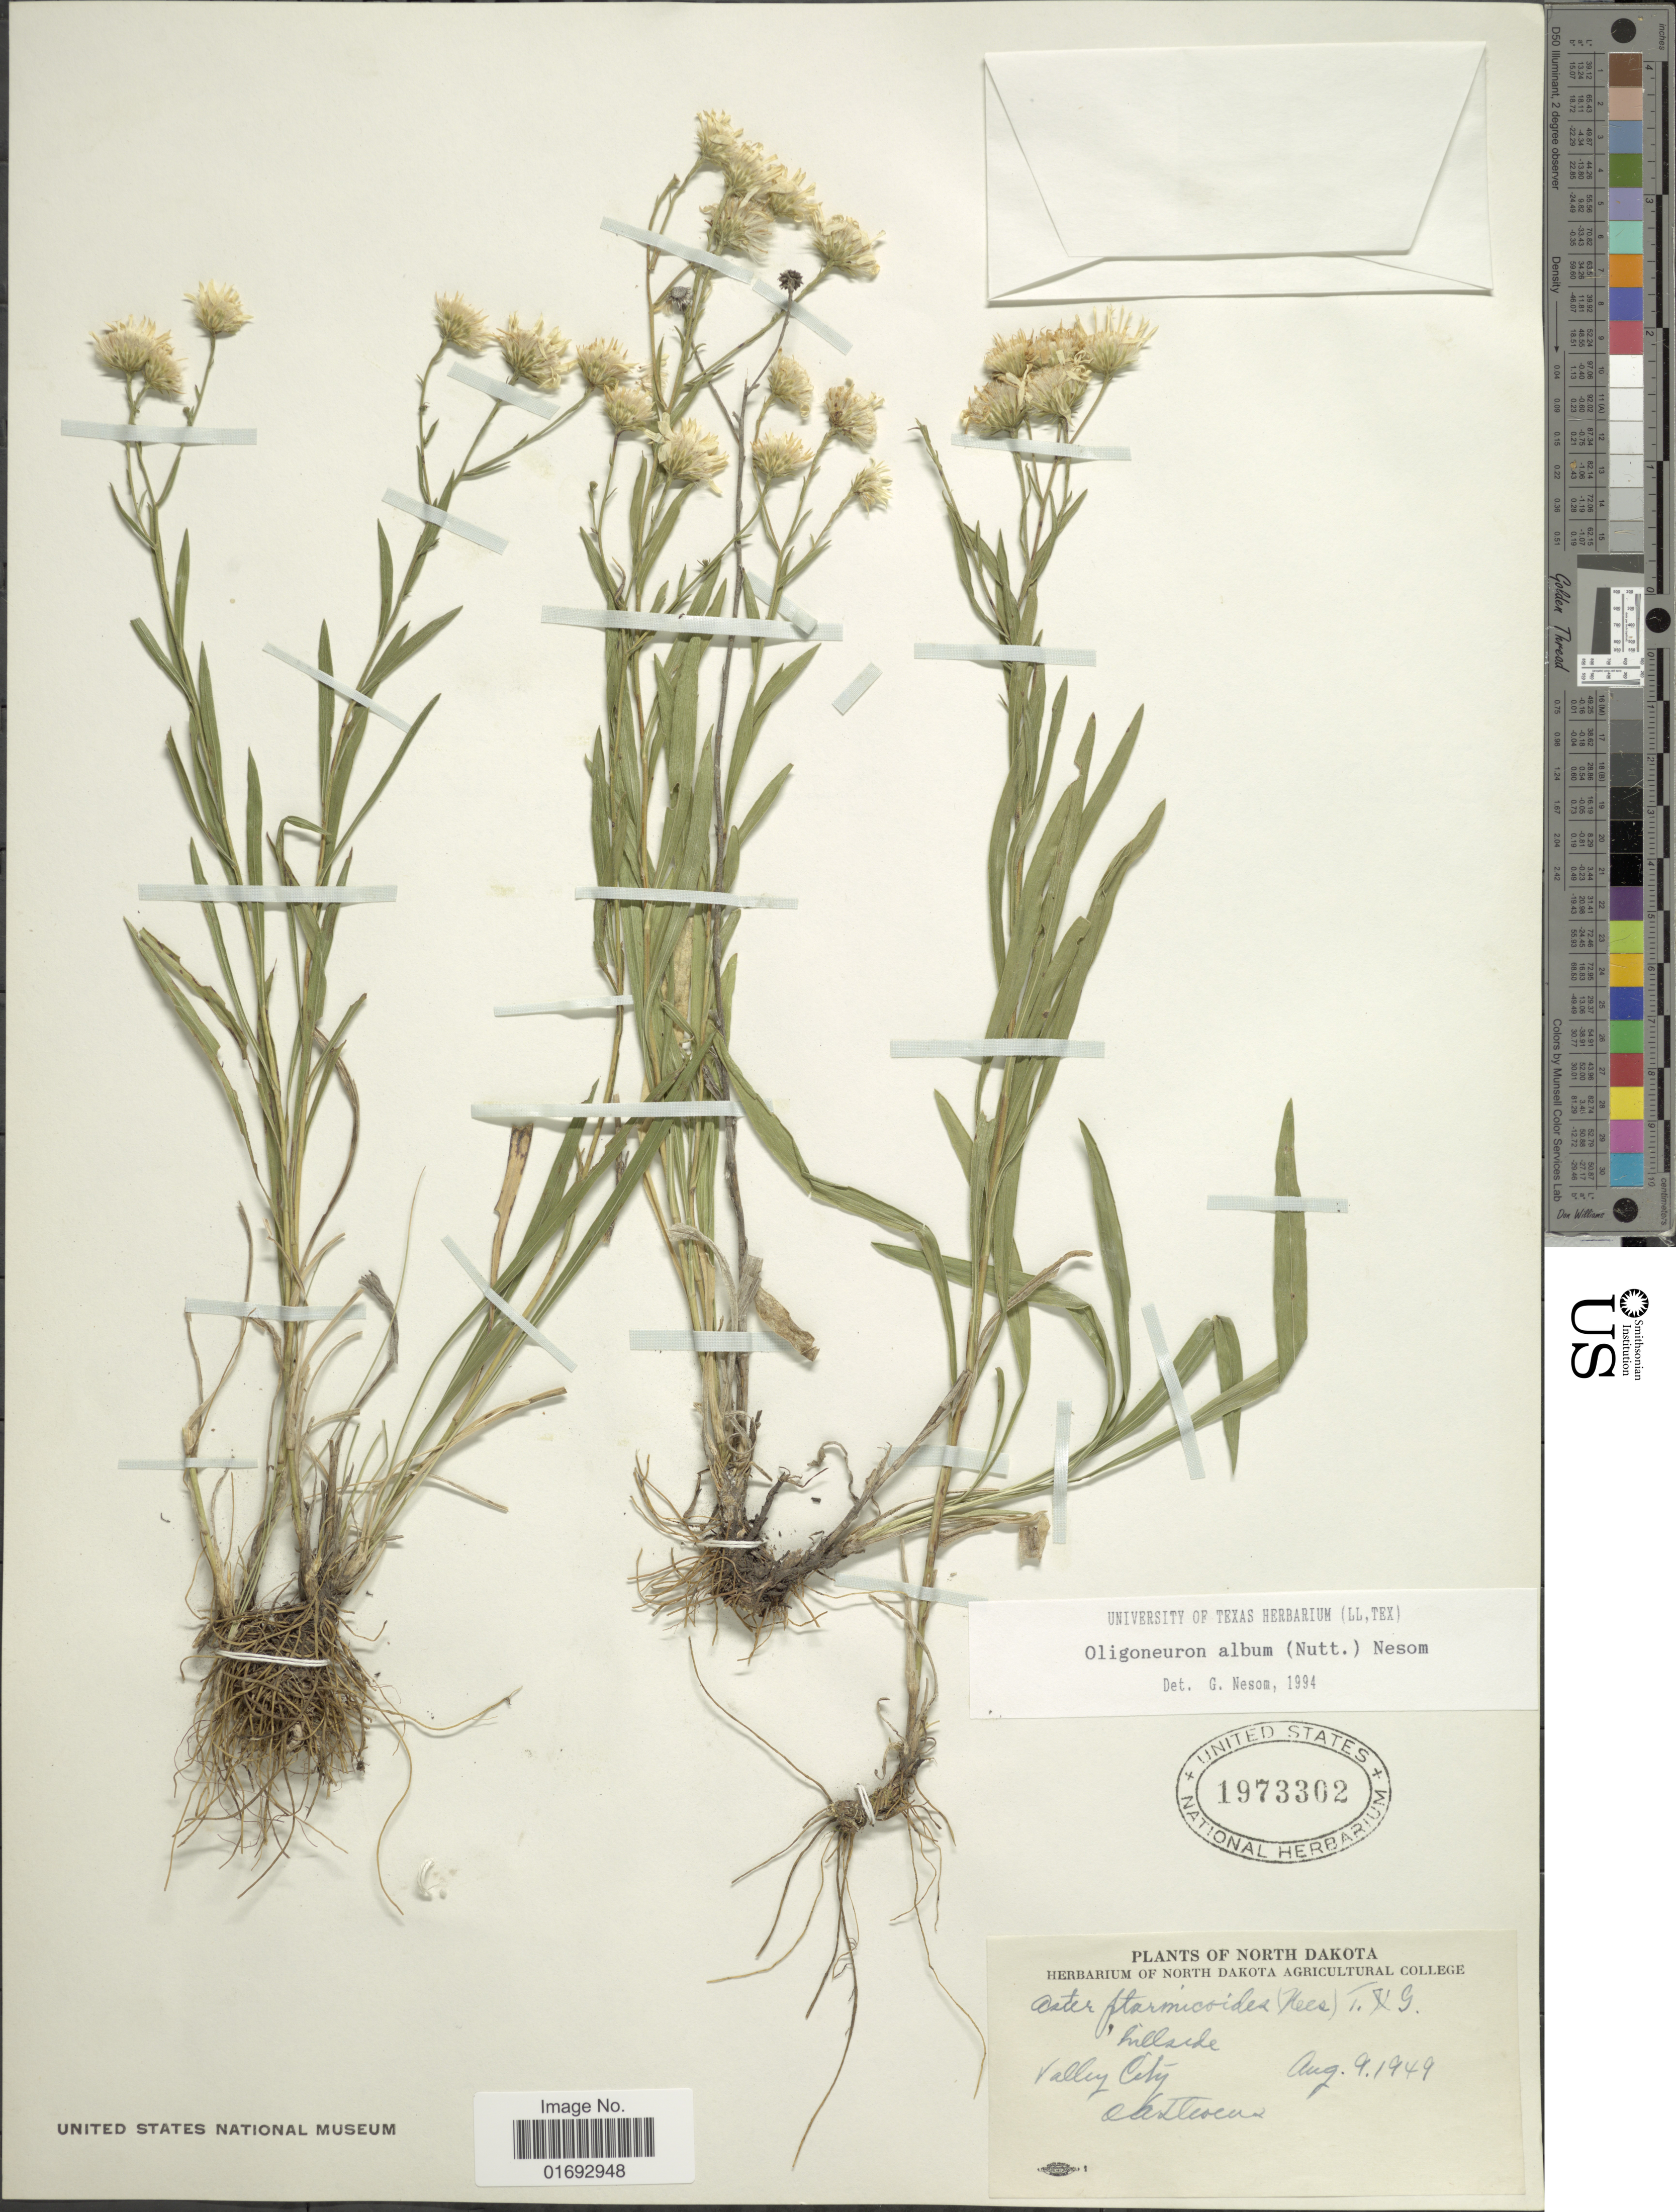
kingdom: Plantae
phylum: Tracheophyta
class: Magnoliopsida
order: Asterales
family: Asteraceae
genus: Oligoneuron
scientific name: Oligoneuron album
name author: (Nutt.) G.L. Nesom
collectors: O. A. Stevens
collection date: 1949-08-09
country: United States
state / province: North Dakota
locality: Hillside, Valley Citty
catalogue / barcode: US 1973302